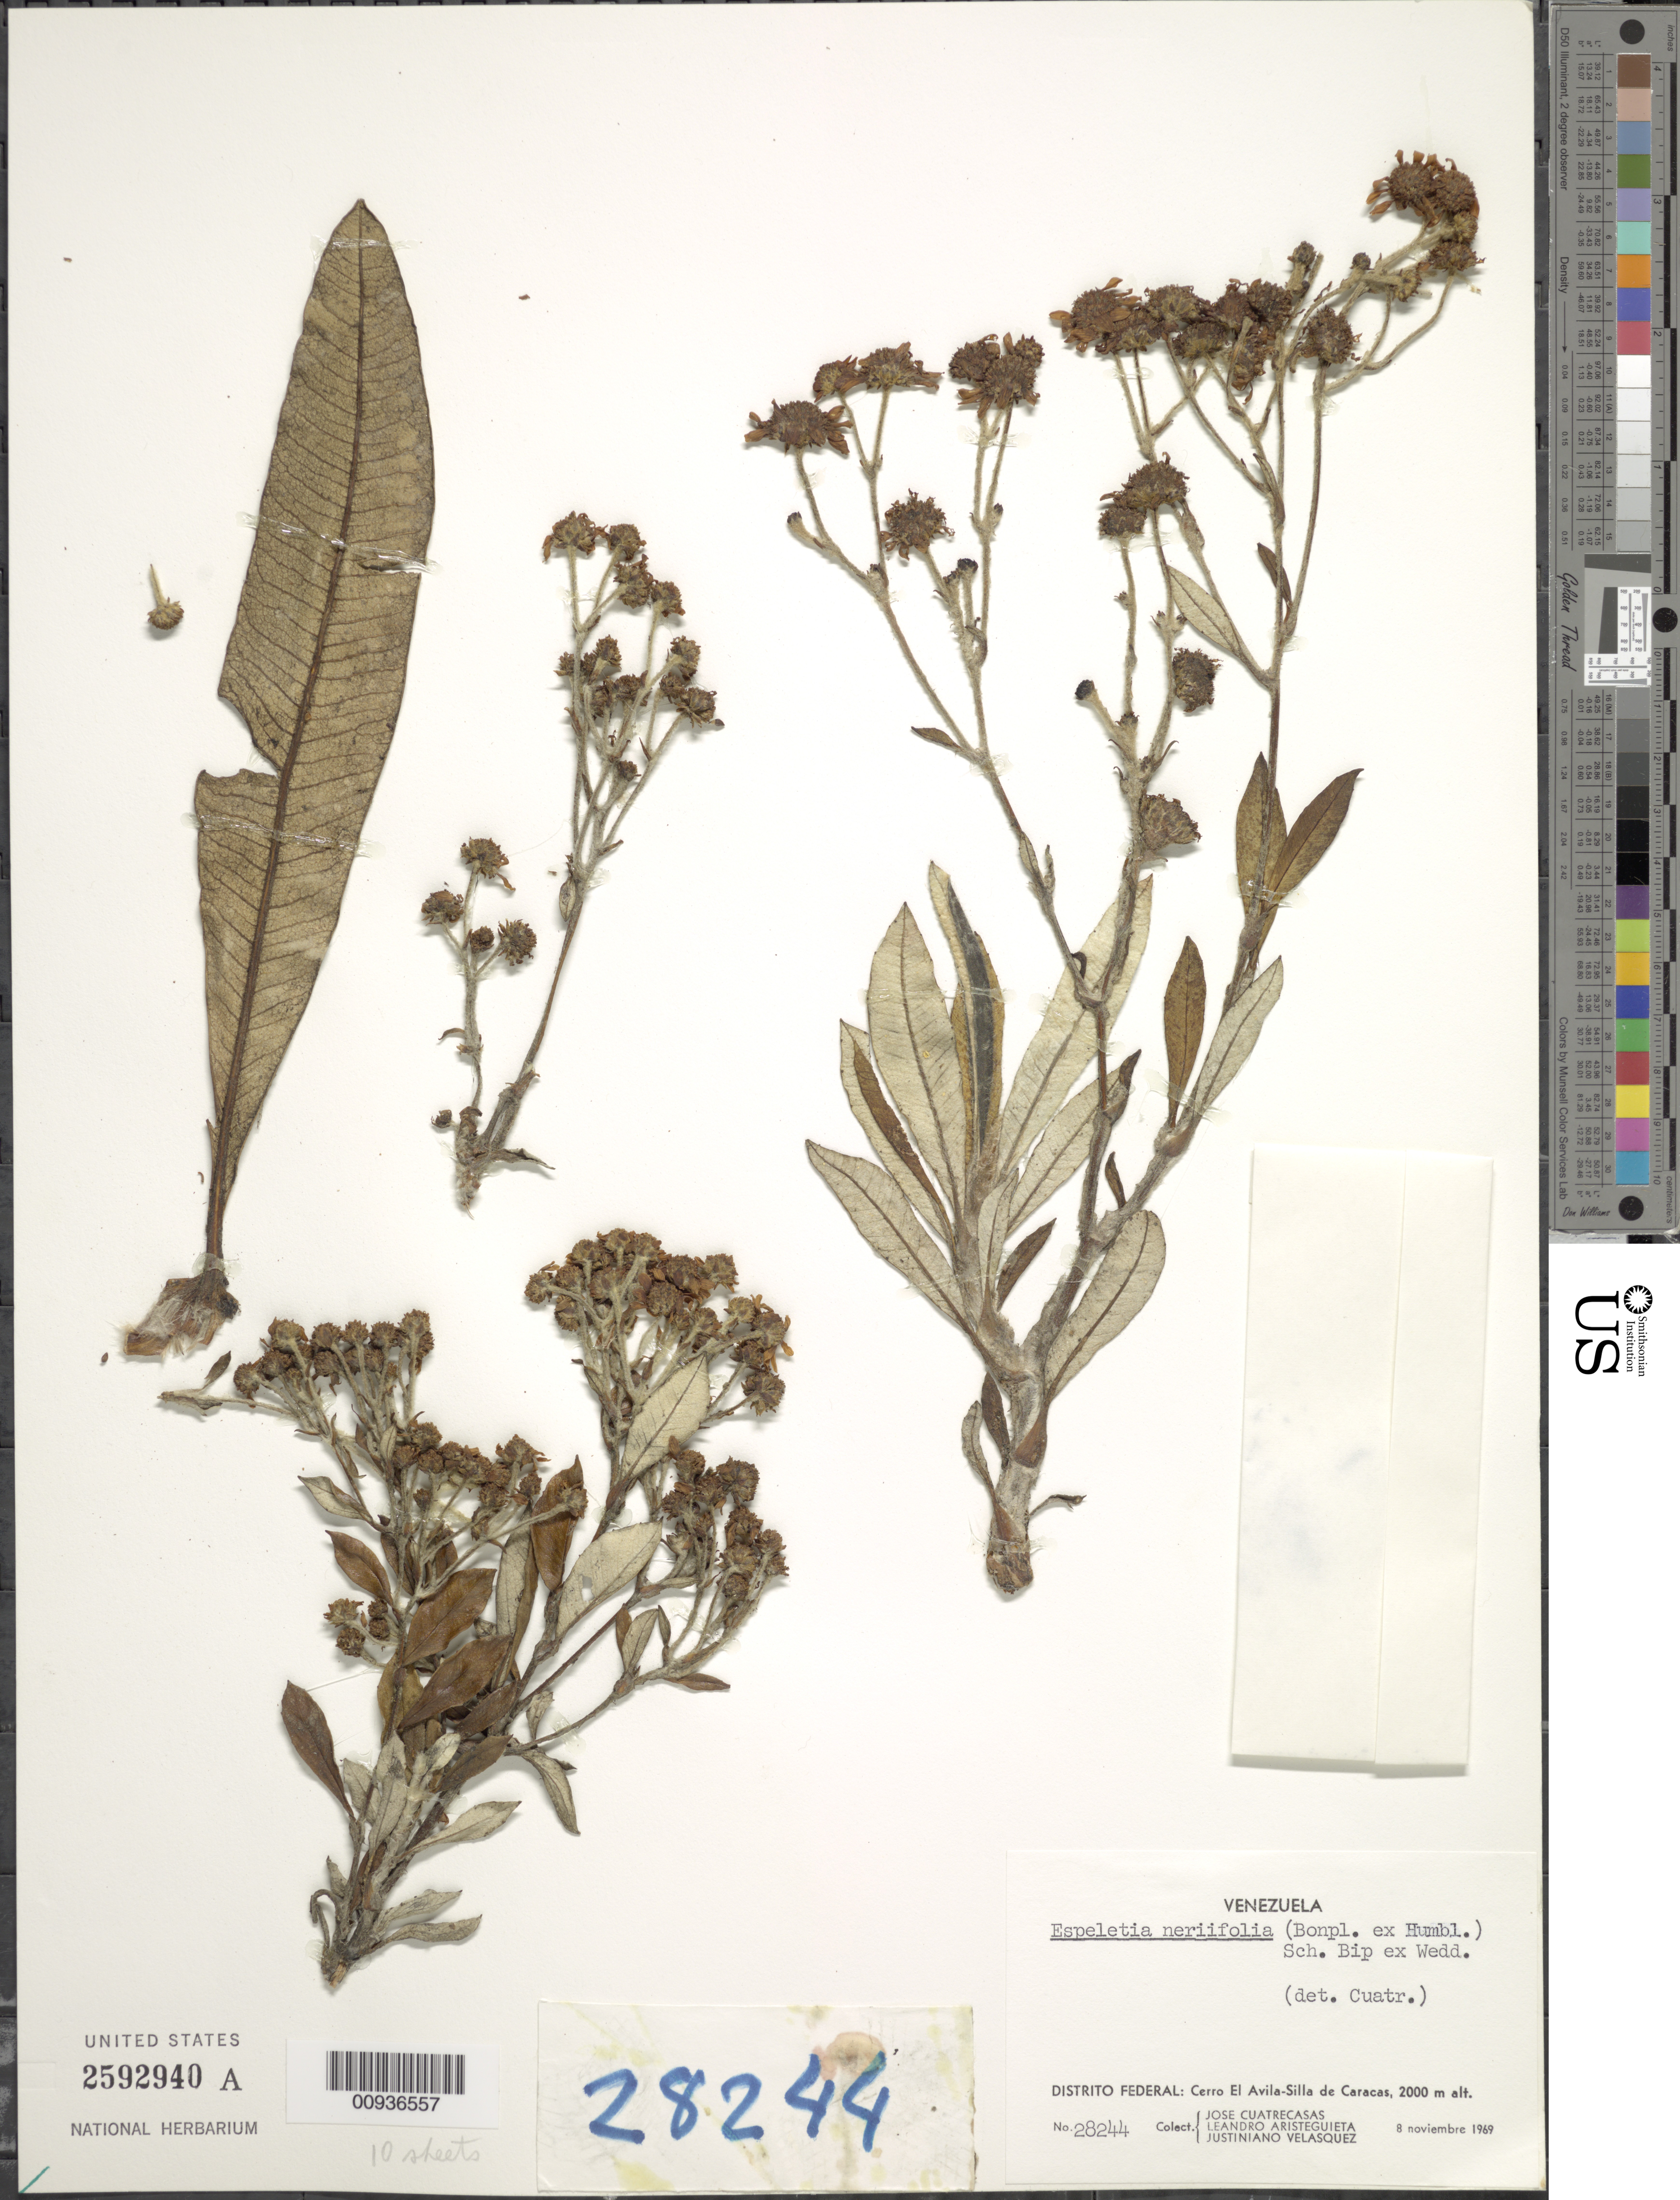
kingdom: Plantae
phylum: Tracheophyta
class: Magnoliopsida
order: Asterales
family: Asteraceae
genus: Libanothamnus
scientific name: Libanothamnus neriifolius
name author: (Sch. Bip. ex Wedd.) Ernst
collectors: J. Cuatrecasas, L. Aristeguieta & J. Velasquez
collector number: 28244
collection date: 1969-11-08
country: Venezuela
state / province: Miranda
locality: Distrito Federal, Cerro El Avila-Silla de Caracas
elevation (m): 2000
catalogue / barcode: US 2592940A